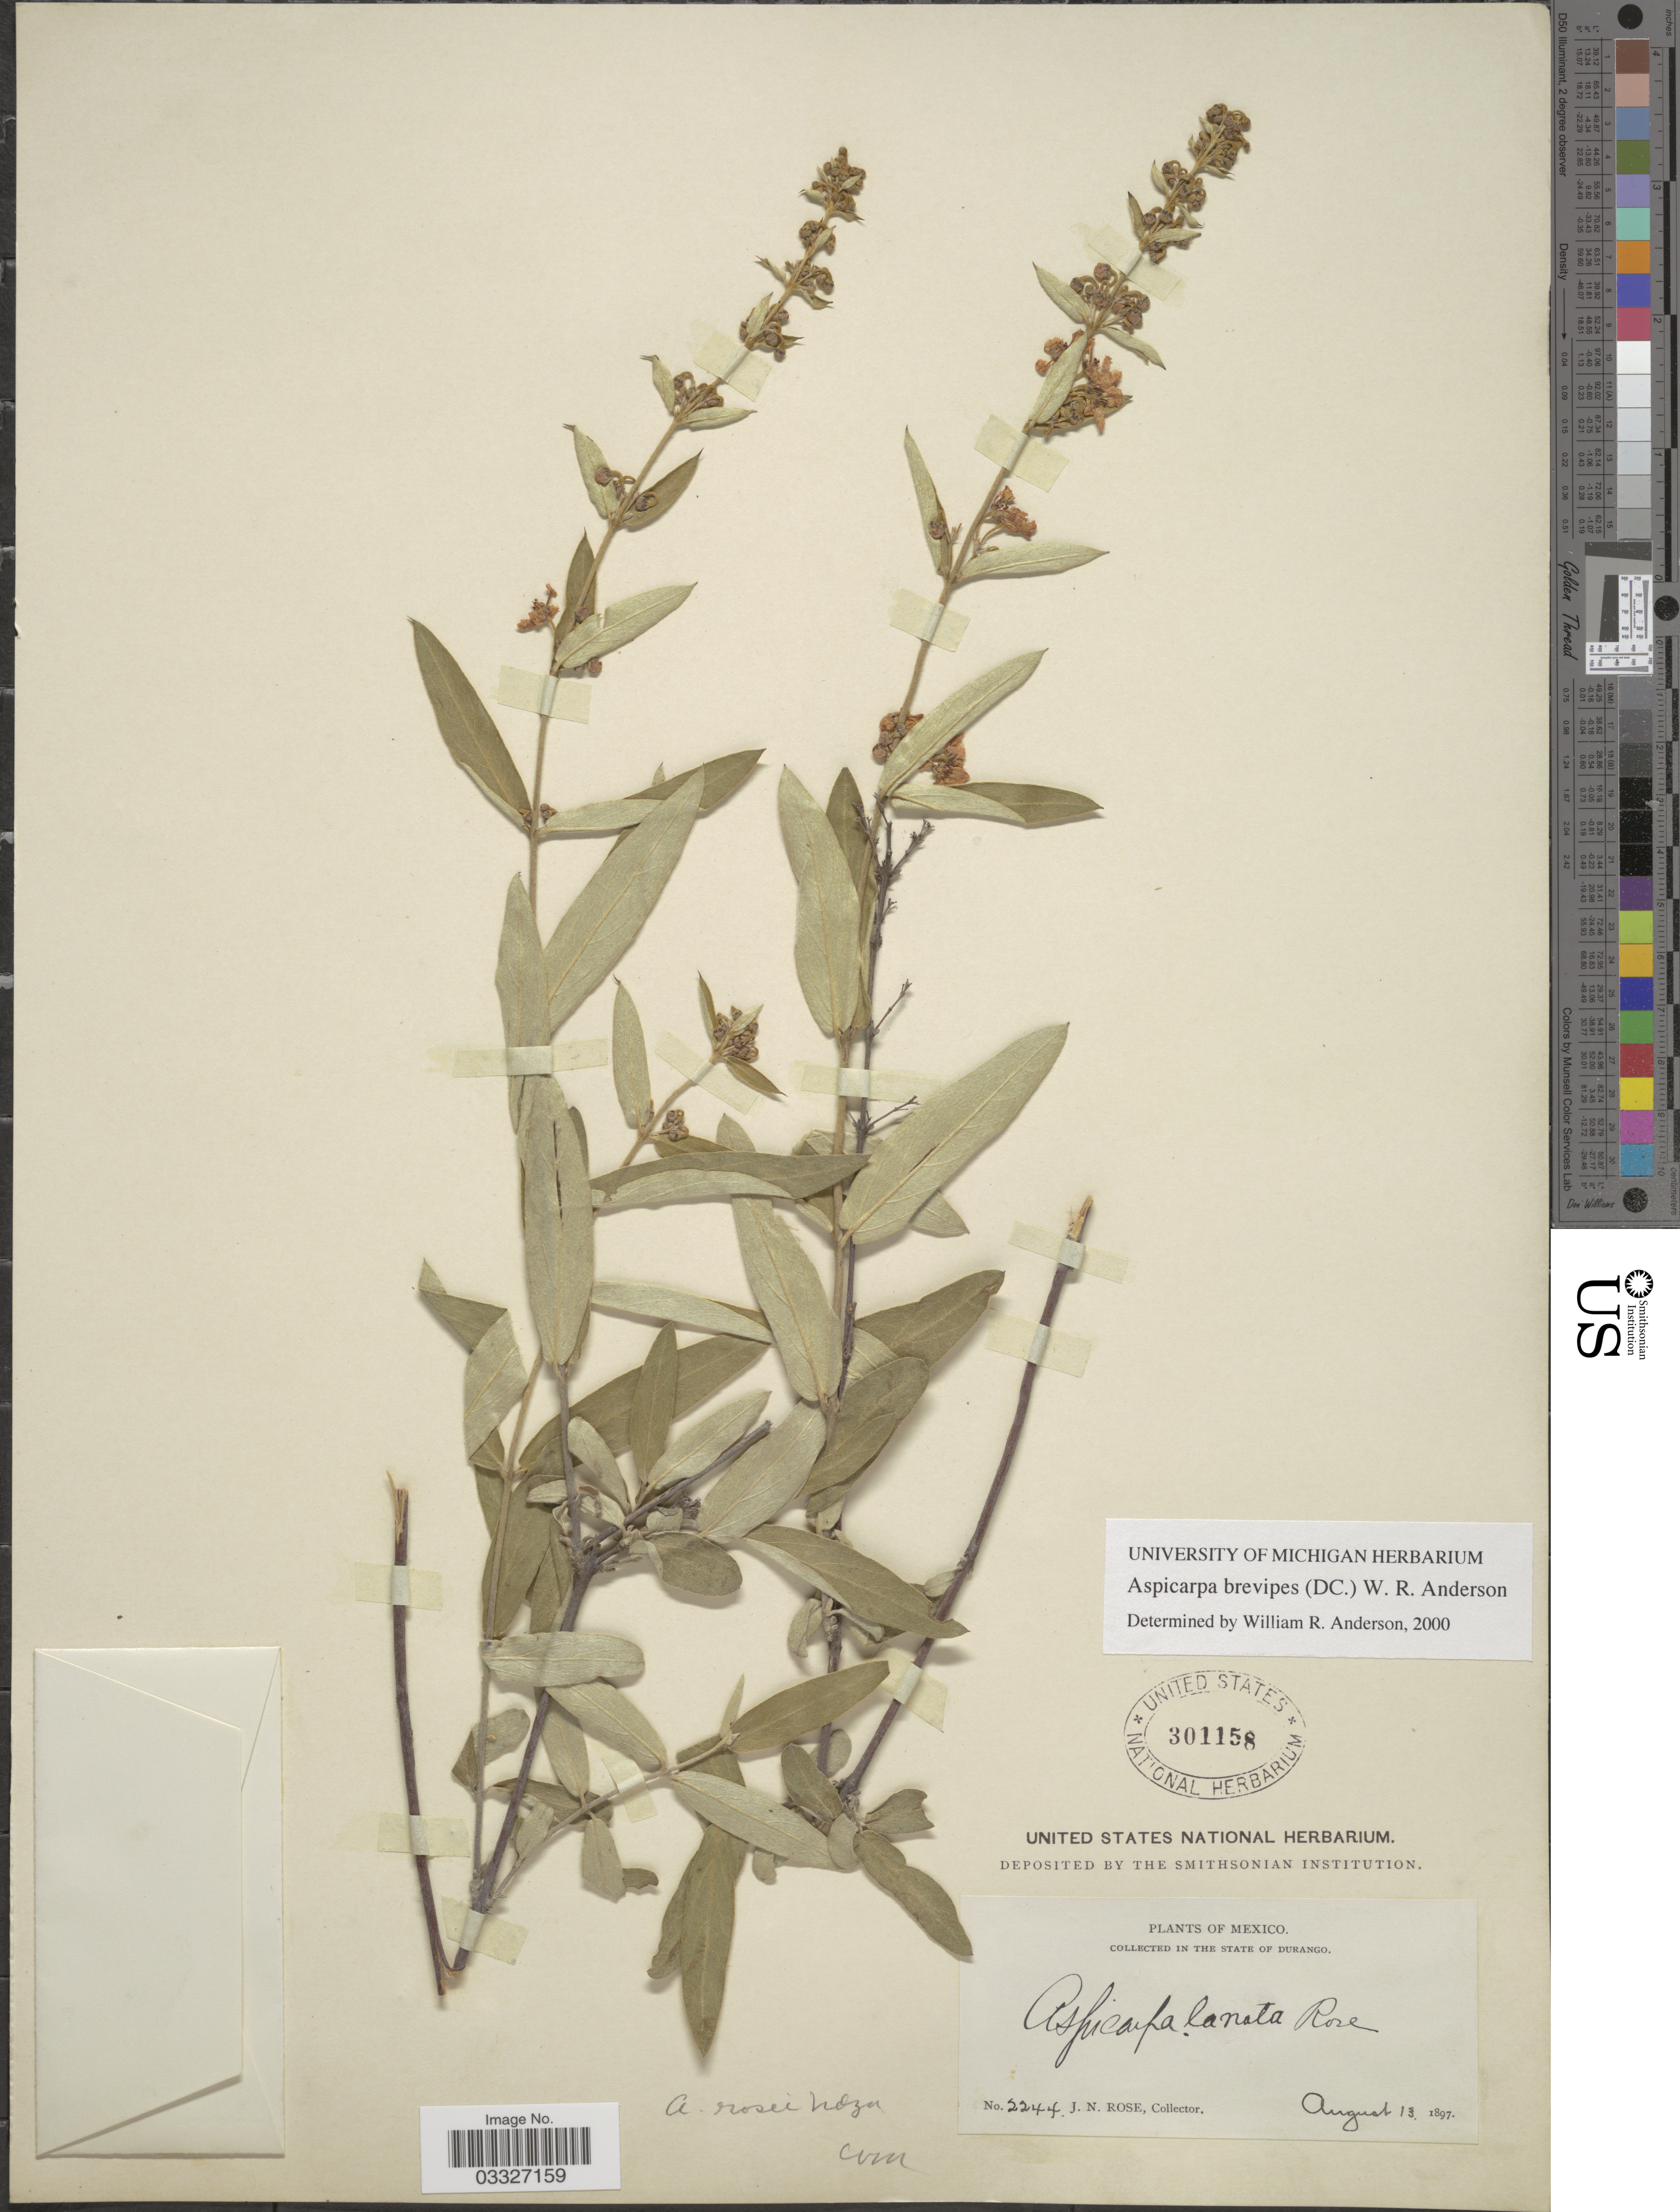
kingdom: Plantae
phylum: Tracheophyta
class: Magnoliopsida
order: Malpighiales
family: Malpighiaceae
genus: Aspicarpa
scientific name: Aspicarpa brevipes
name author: (DC.) W.R. Anderson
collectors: J. N. Rose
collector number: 2244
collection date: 1897-08-13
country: Mexico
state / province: Durango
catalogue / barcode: US 301158